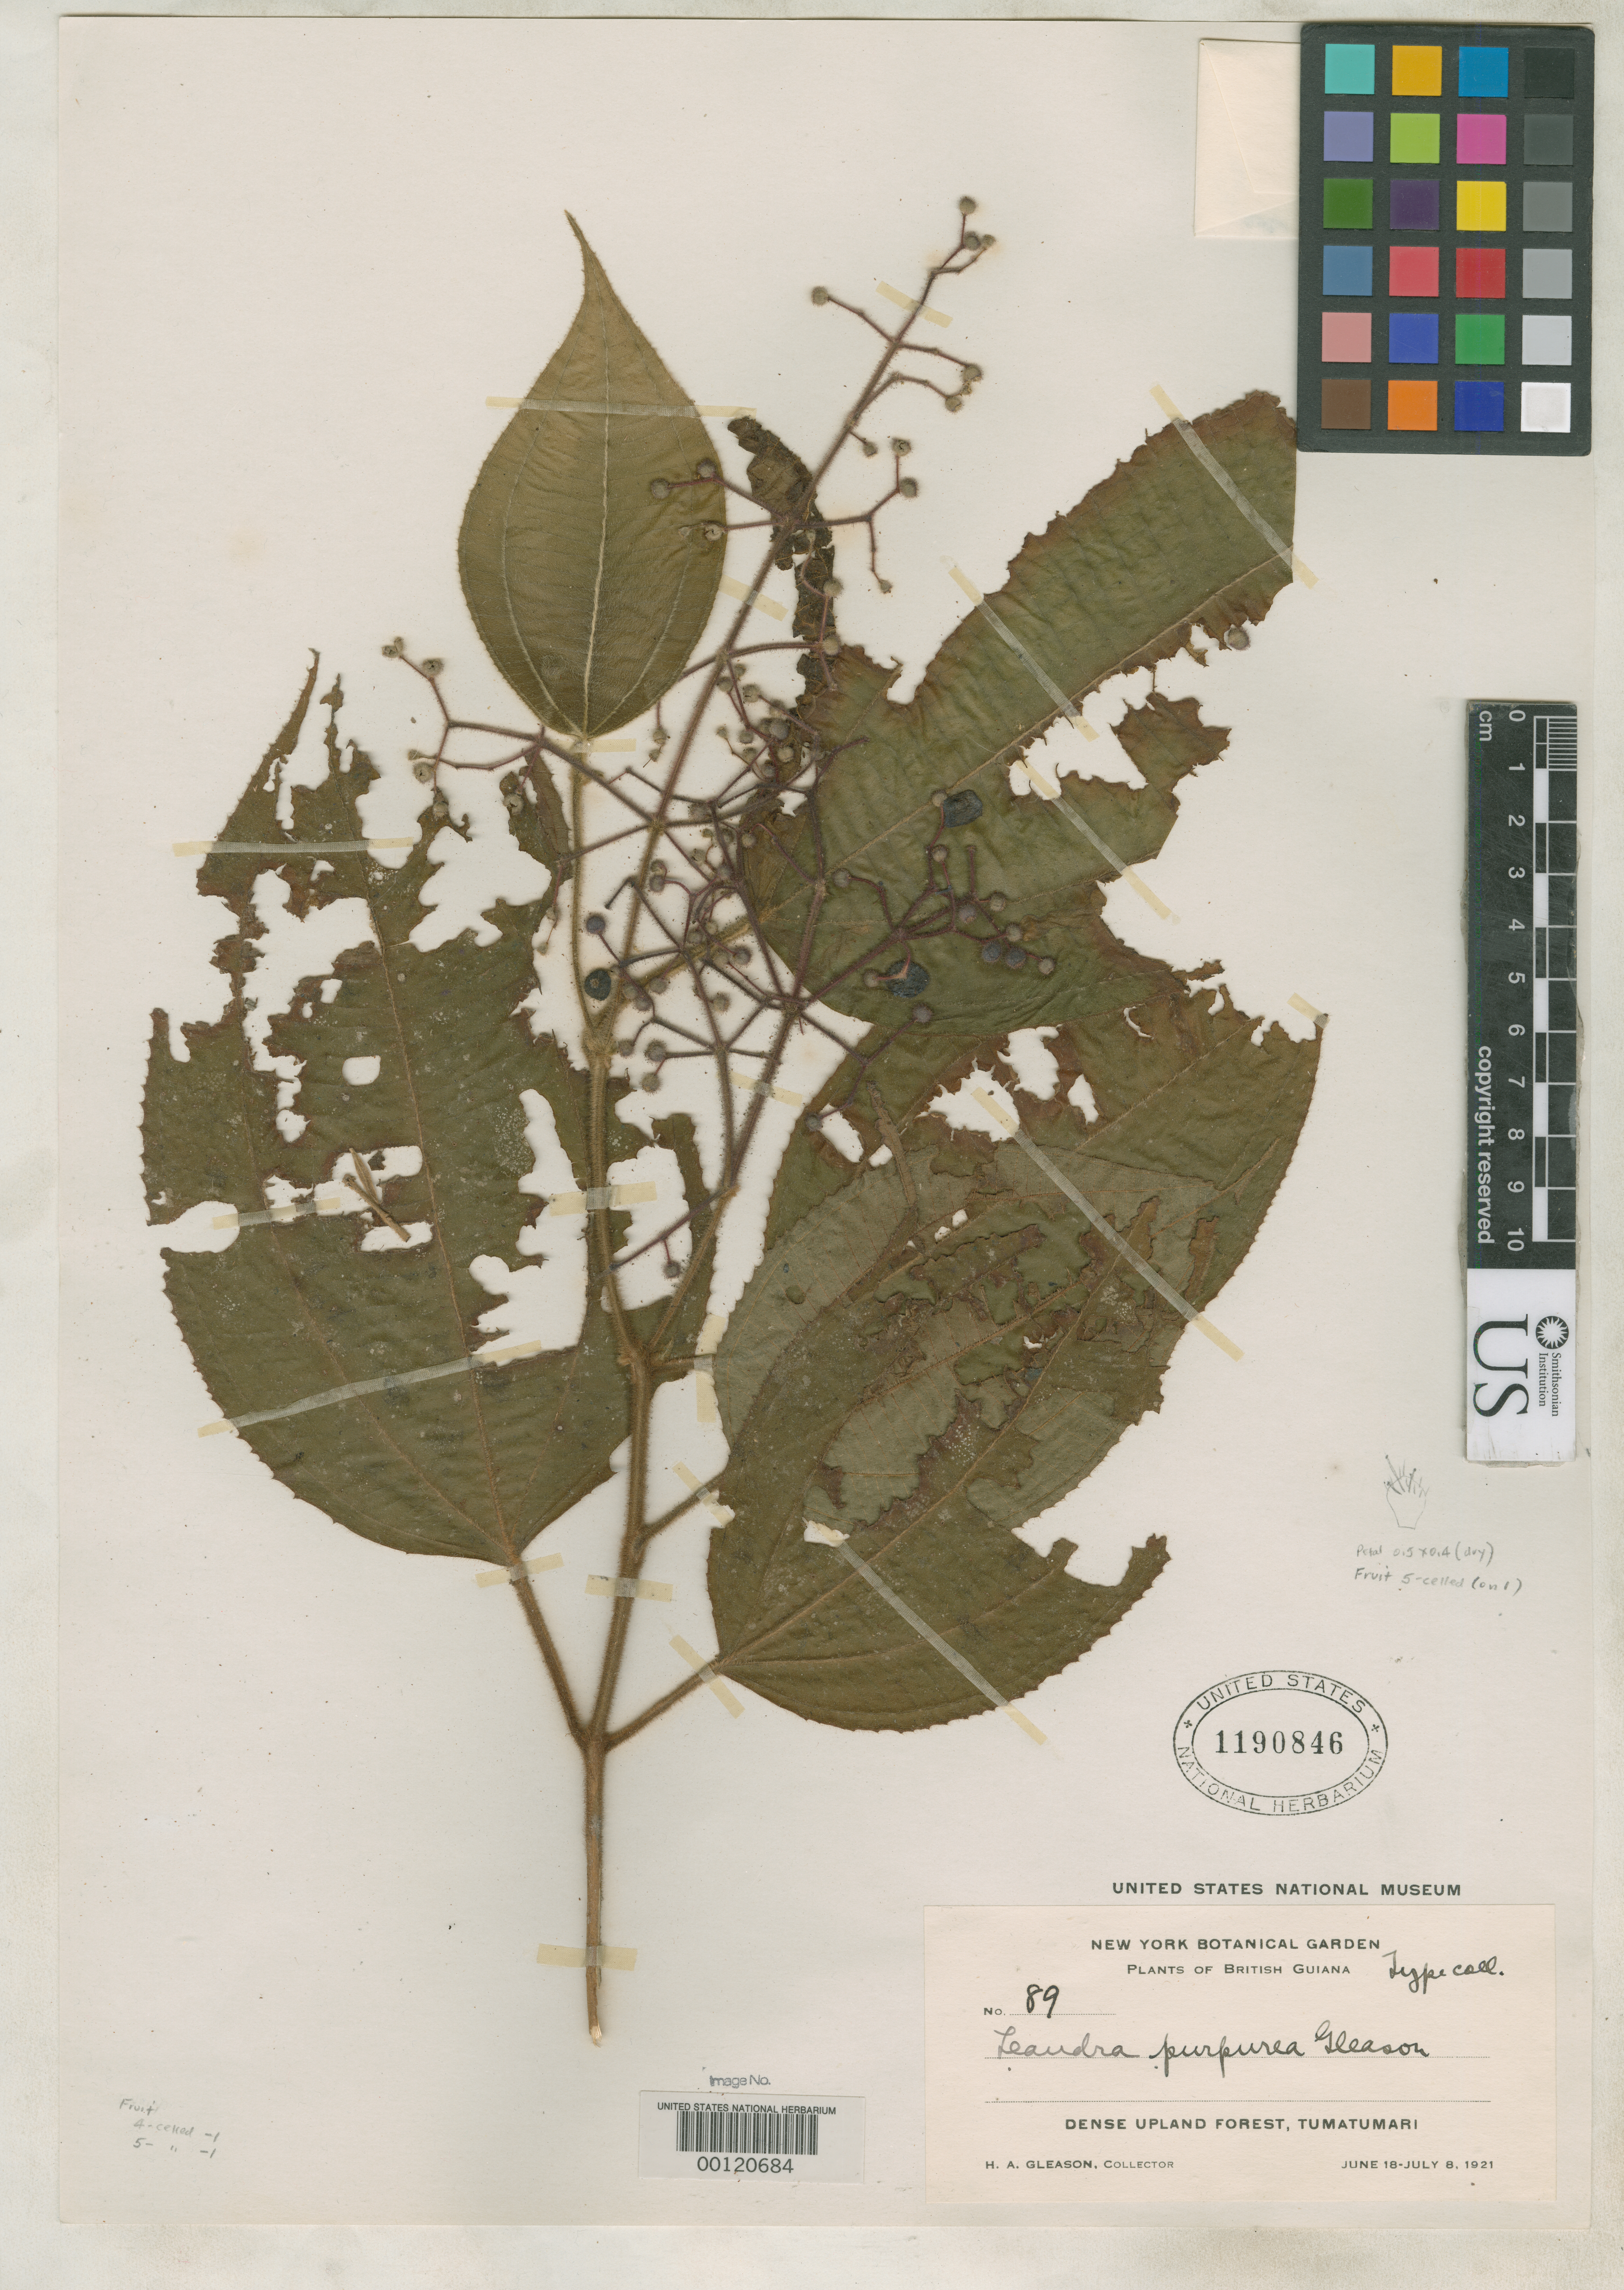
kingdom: Plantae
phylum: Tracheophyta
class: Magnoliopsida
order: Myrtales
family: Melastomataceae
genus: Leandra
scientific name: Leandra purpurea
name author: Gleason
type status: Isotype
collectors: H. A. Gleason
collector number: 89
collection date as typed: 18 Jun 1921 to 08 Jul 1921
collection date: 1921-06-18/1921-07-08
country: Guyana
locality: Tumatumari.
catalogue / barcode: US 1190846